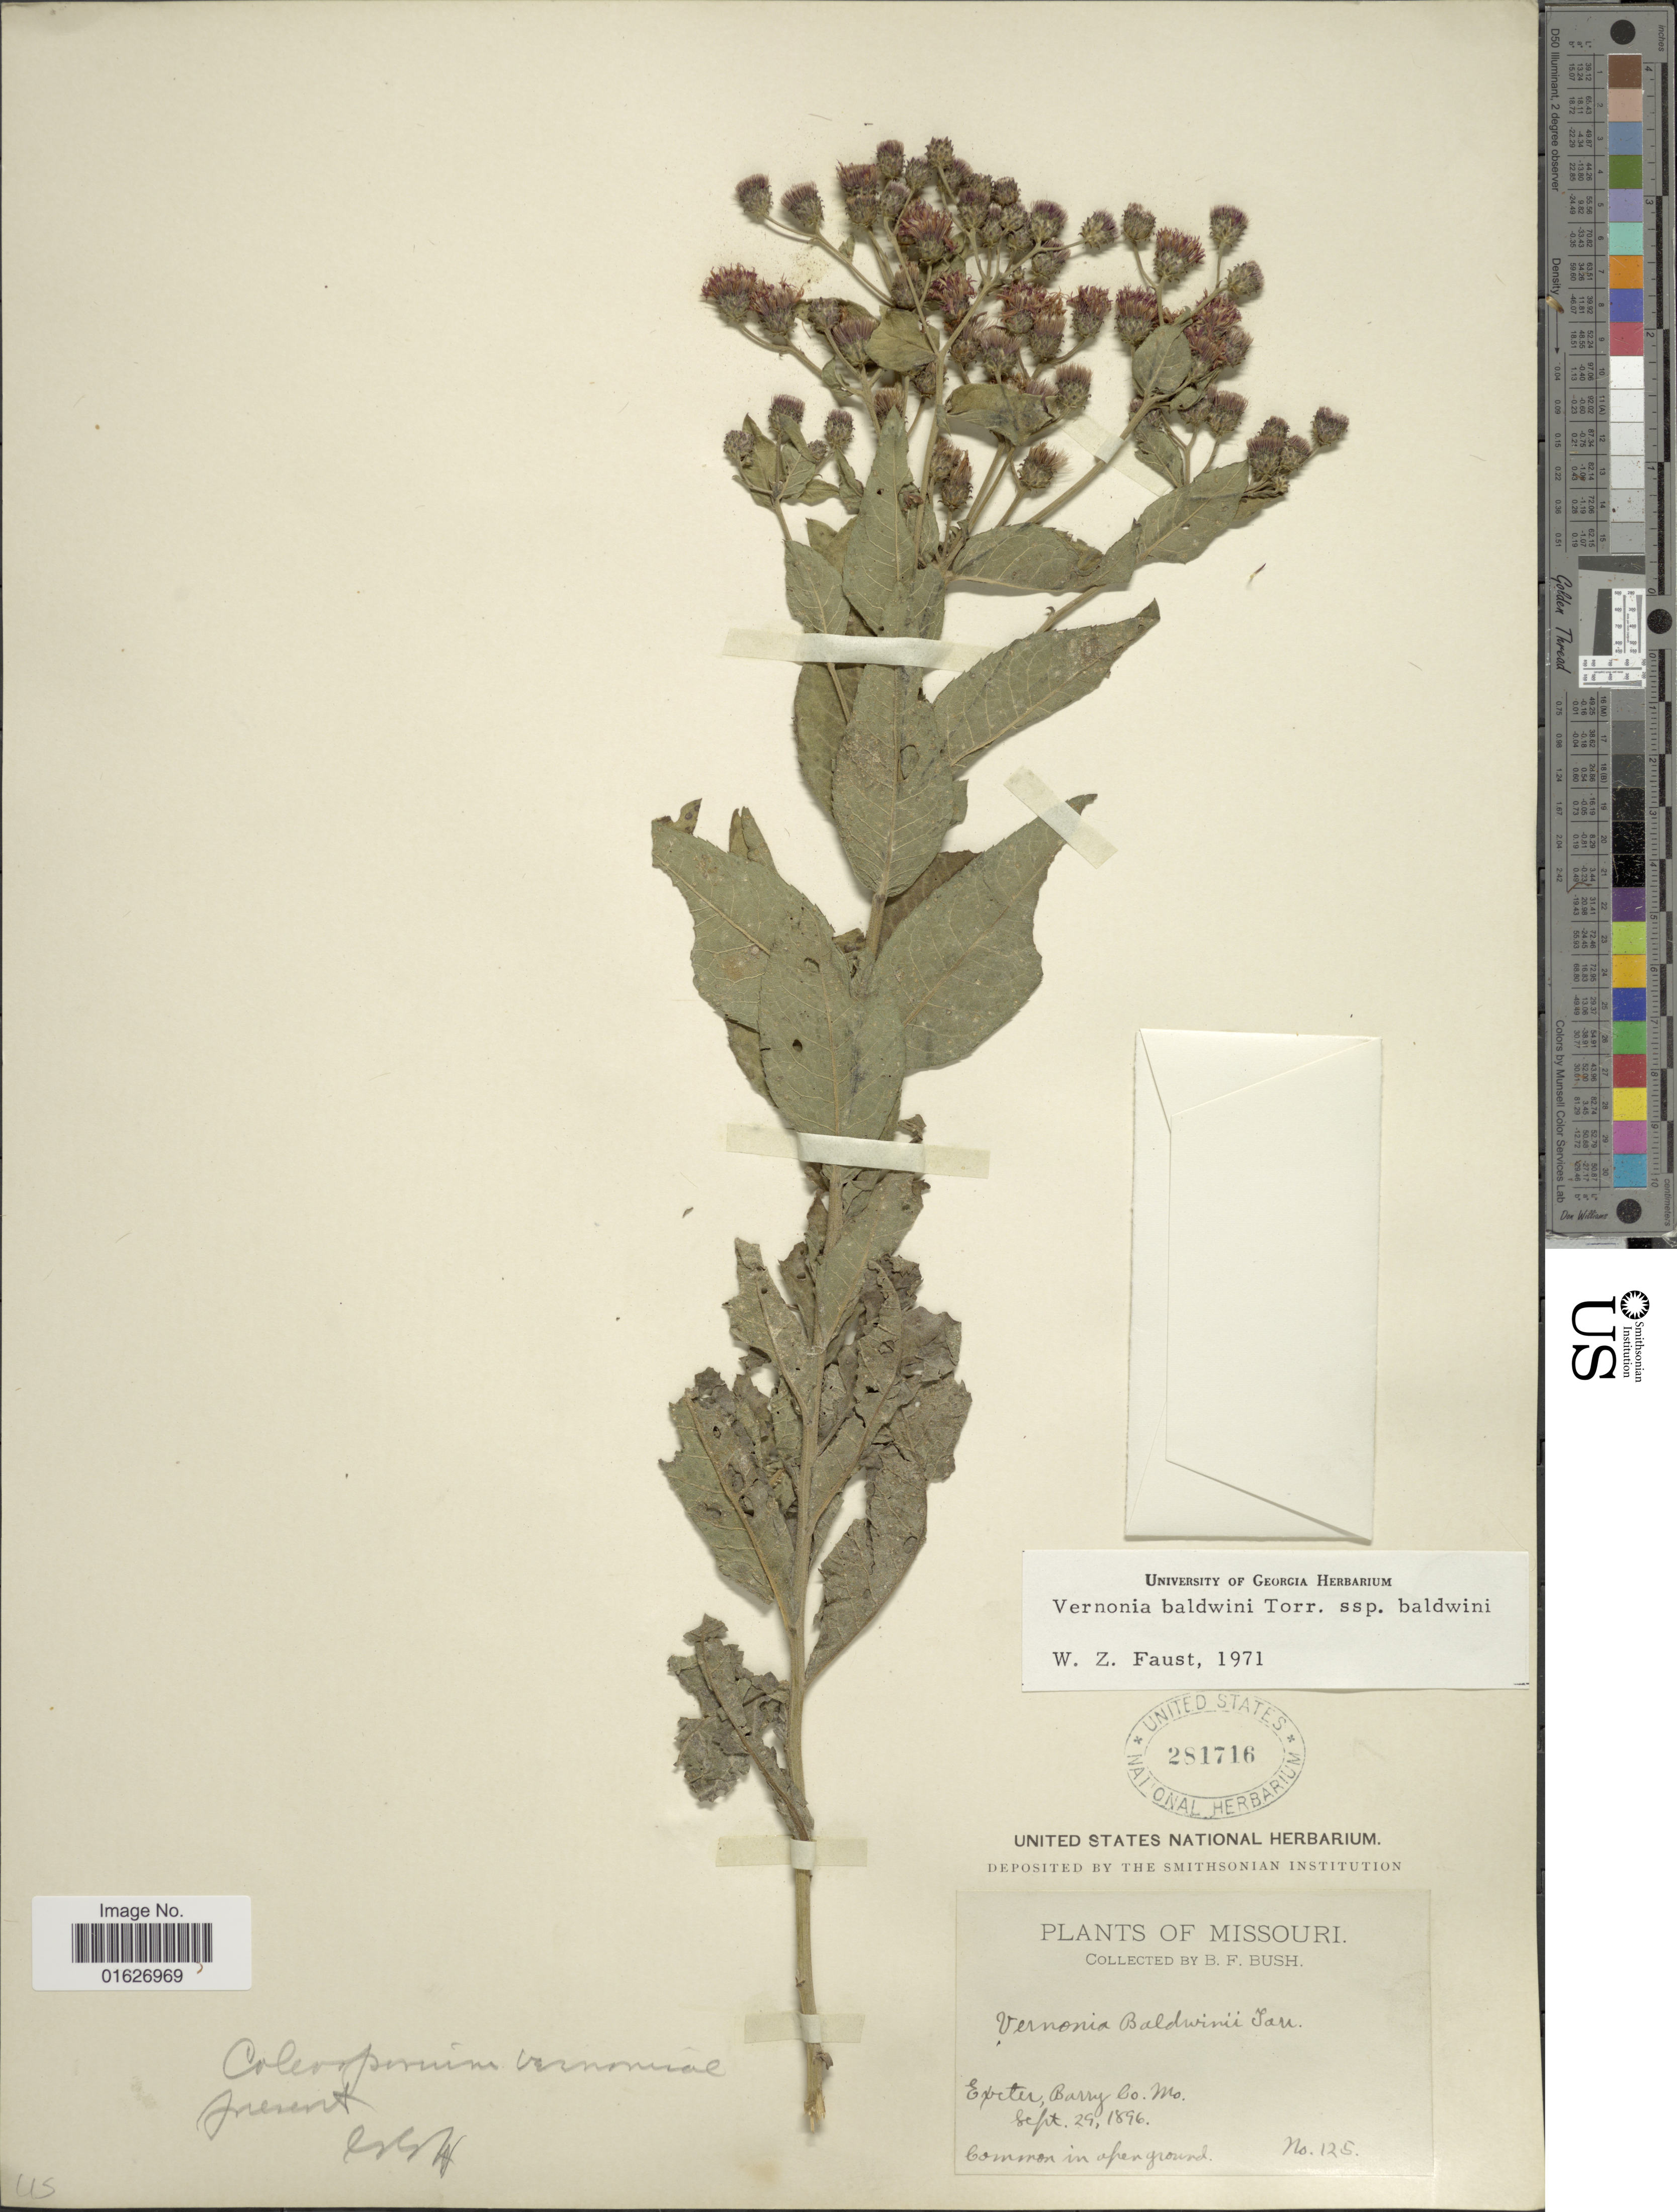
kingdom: Plantae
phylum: Tracheophyta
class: Magnoliopsida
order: Asterales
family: Asteraceae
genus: Vernonia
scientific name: Vernonia baldwinii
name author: Torr.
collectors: B. F. Bush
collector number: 125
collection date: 1896-09-29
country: United States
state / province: Missouri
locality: Exeter, Barry Co.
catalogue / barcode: US 281716